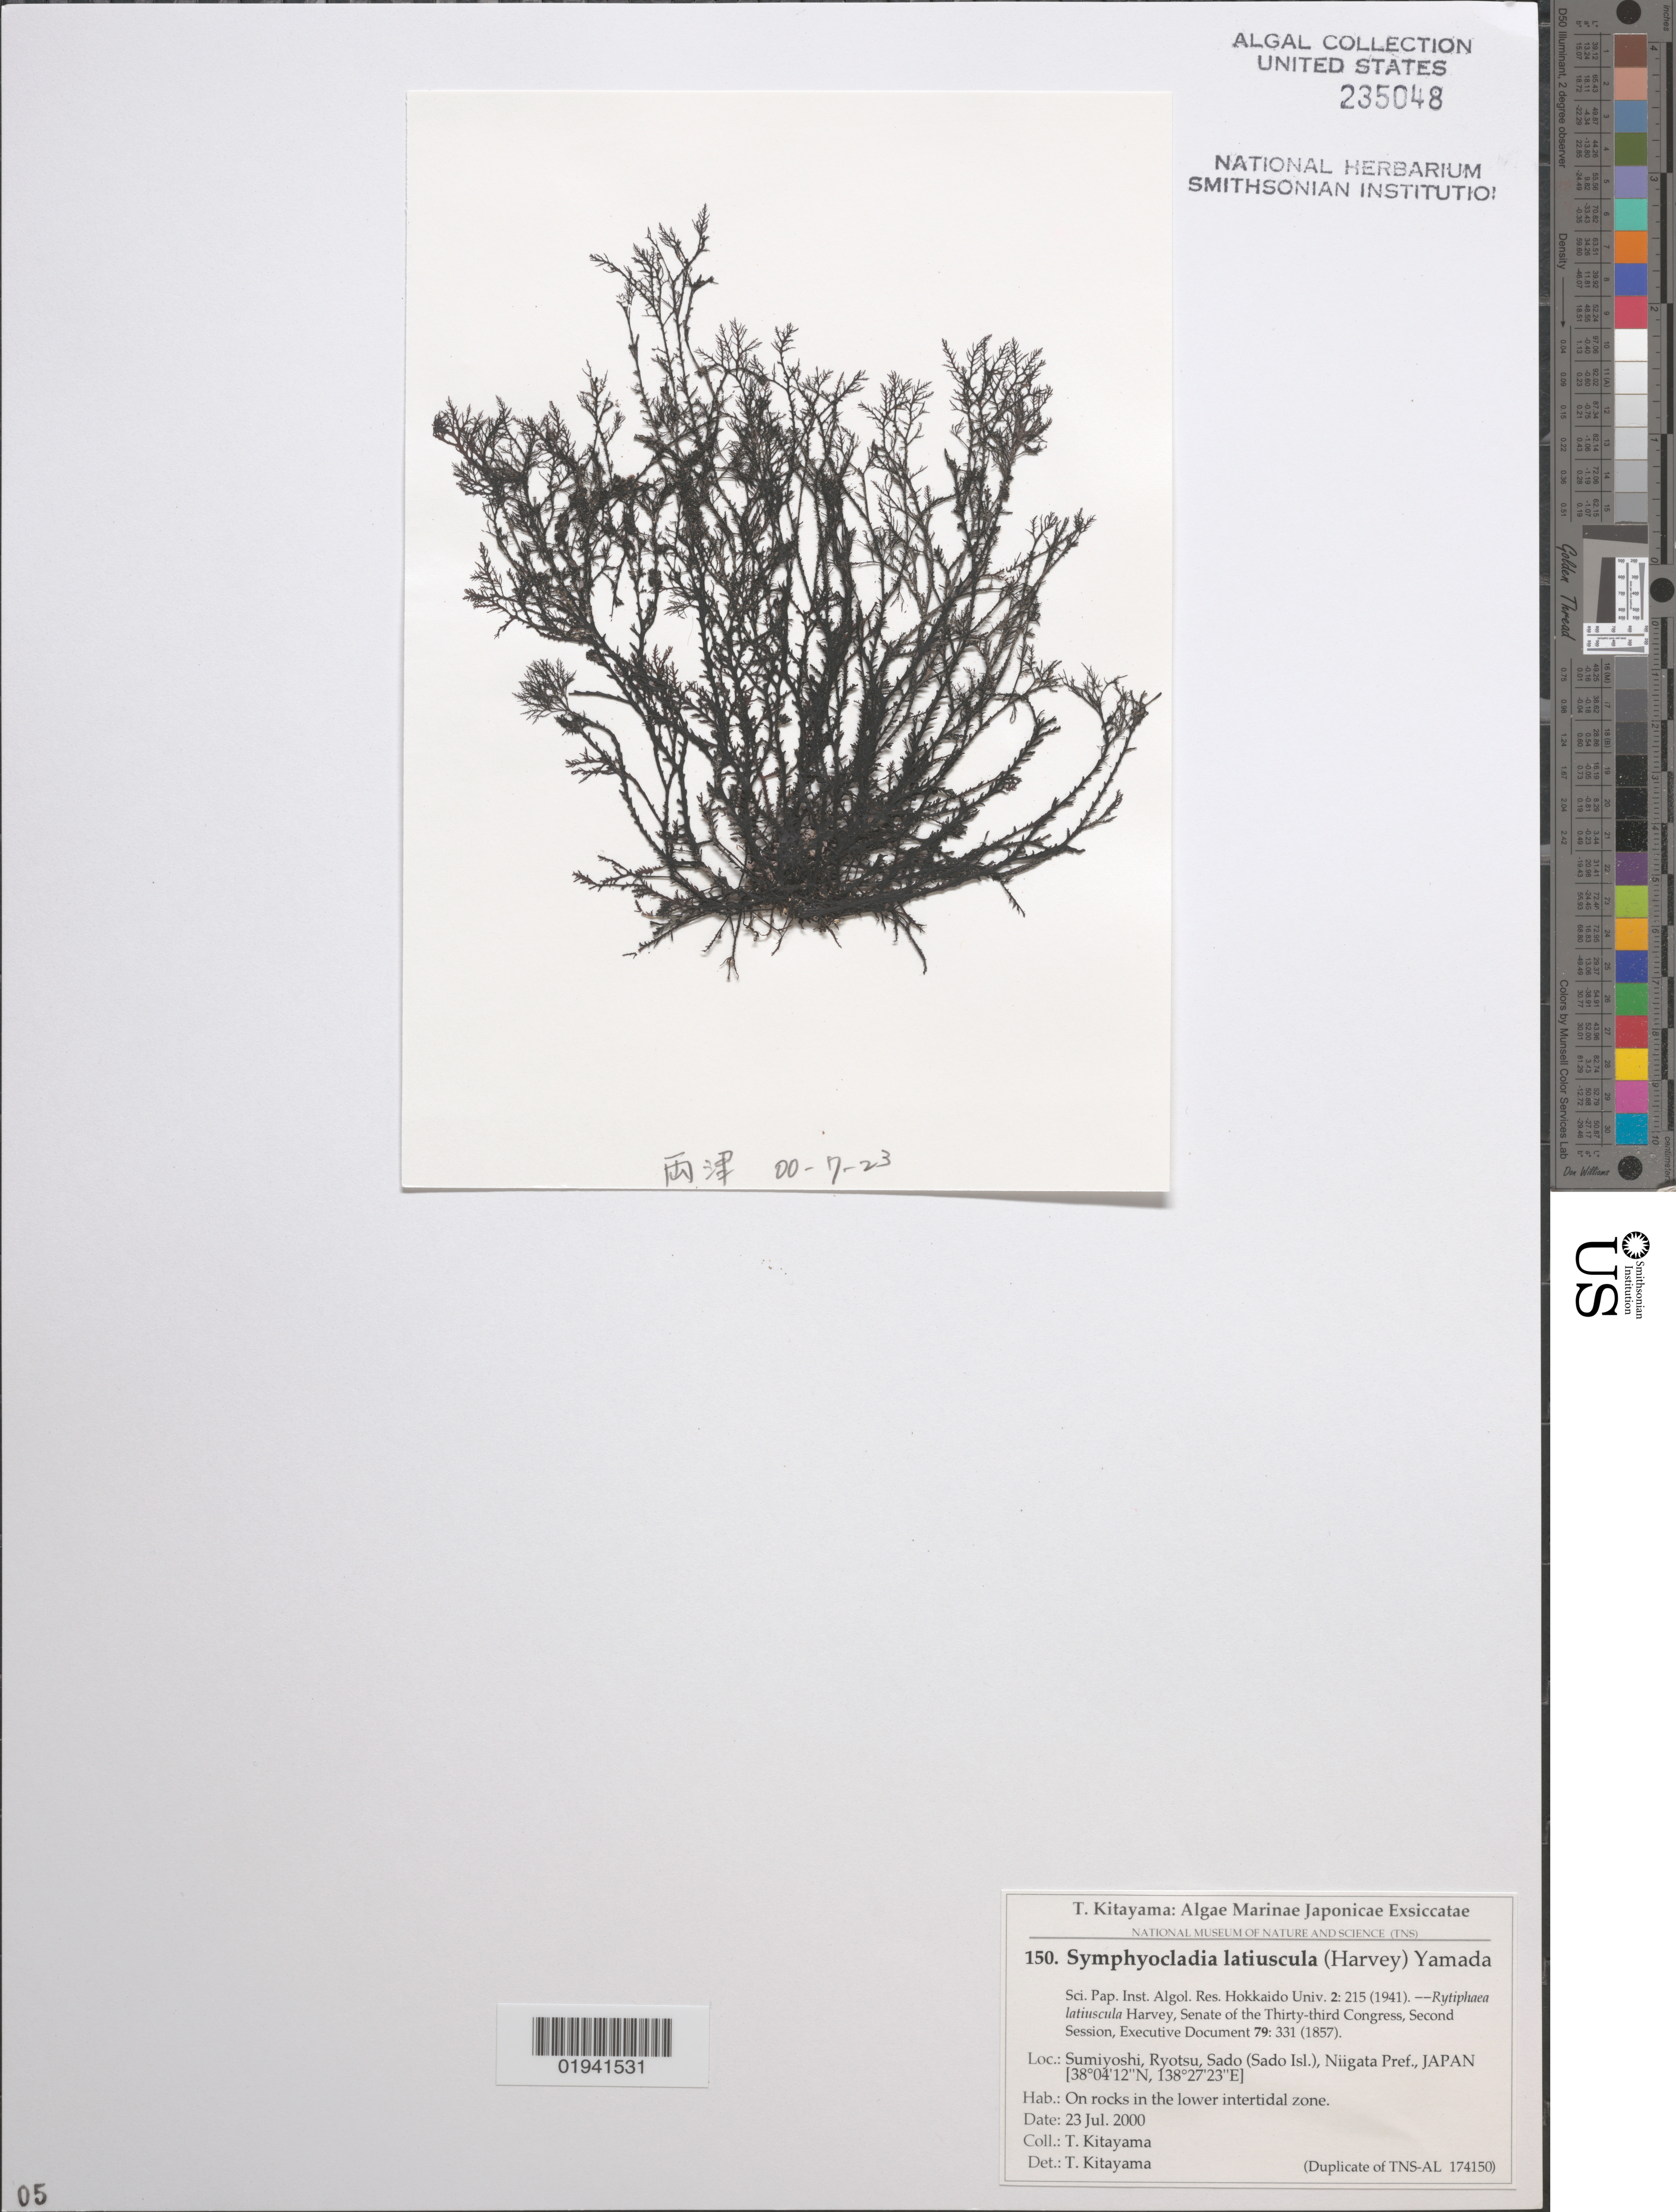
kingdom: Plantae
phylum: Rhodophyta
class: Florideophyceae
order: Ceramiales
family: Rhodomelaceae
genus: Symphyocladia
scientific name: Symphyocladia latiuscula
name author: (Harv.) Yamada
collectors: T. Kitayama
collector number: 150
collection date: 2000-07-23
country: Japan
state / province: Niigata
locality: Sumiyoshi, Ryotsu, Sado (Sado Isl.), Niigata Pref.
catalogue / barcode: US 235048